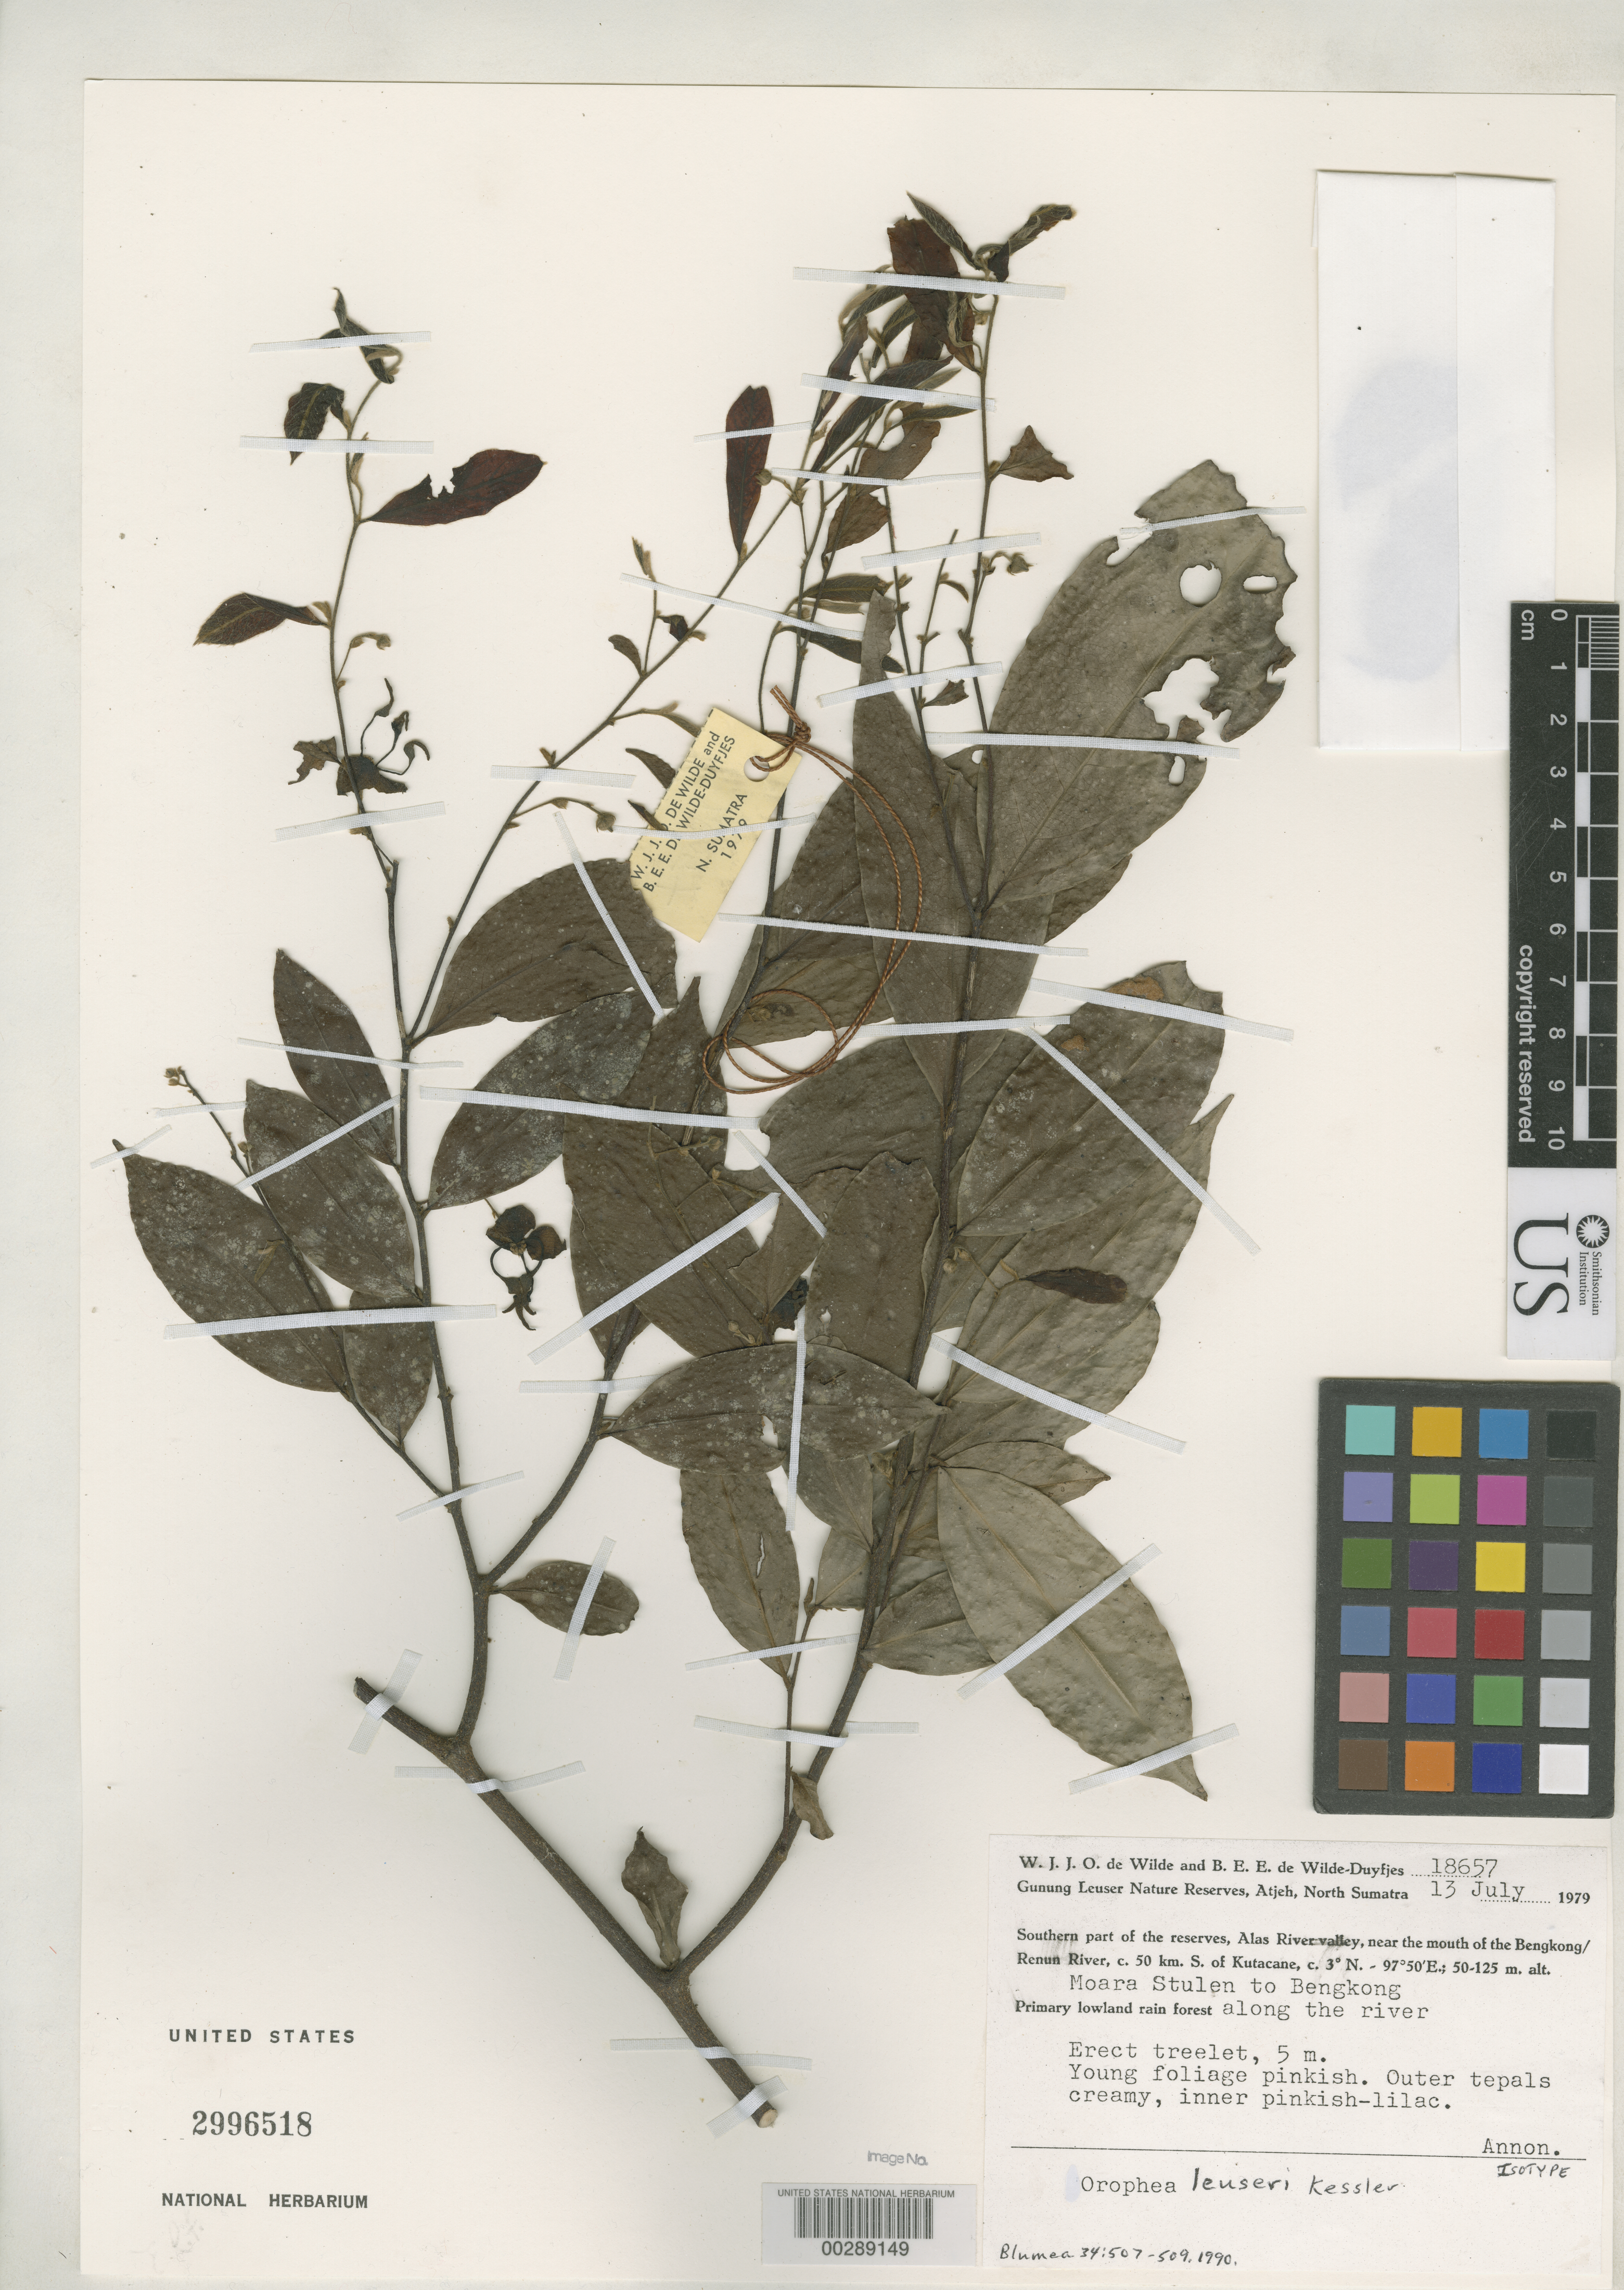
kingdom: Plantae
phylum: Tracheophyta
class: Magnoliopsida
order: Magnoliales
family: Annonaceae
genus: Orophea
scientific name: Orophea leuseri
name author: Kessler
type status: Isotype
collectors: W. J. de Wilde & B. E. de Wilde-Duyfjes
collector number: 18657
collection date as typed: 13 Jul 1979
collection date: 1979-07-13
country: Indonesia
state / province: Sumatra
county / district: Sumatera Utara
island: Sumatra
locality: Moarastulen to Bengkong along the river, S part of reserves, Alas River Valley, near mouth of Bengkong/Renun river.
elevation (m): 50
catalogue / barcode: US 2996518